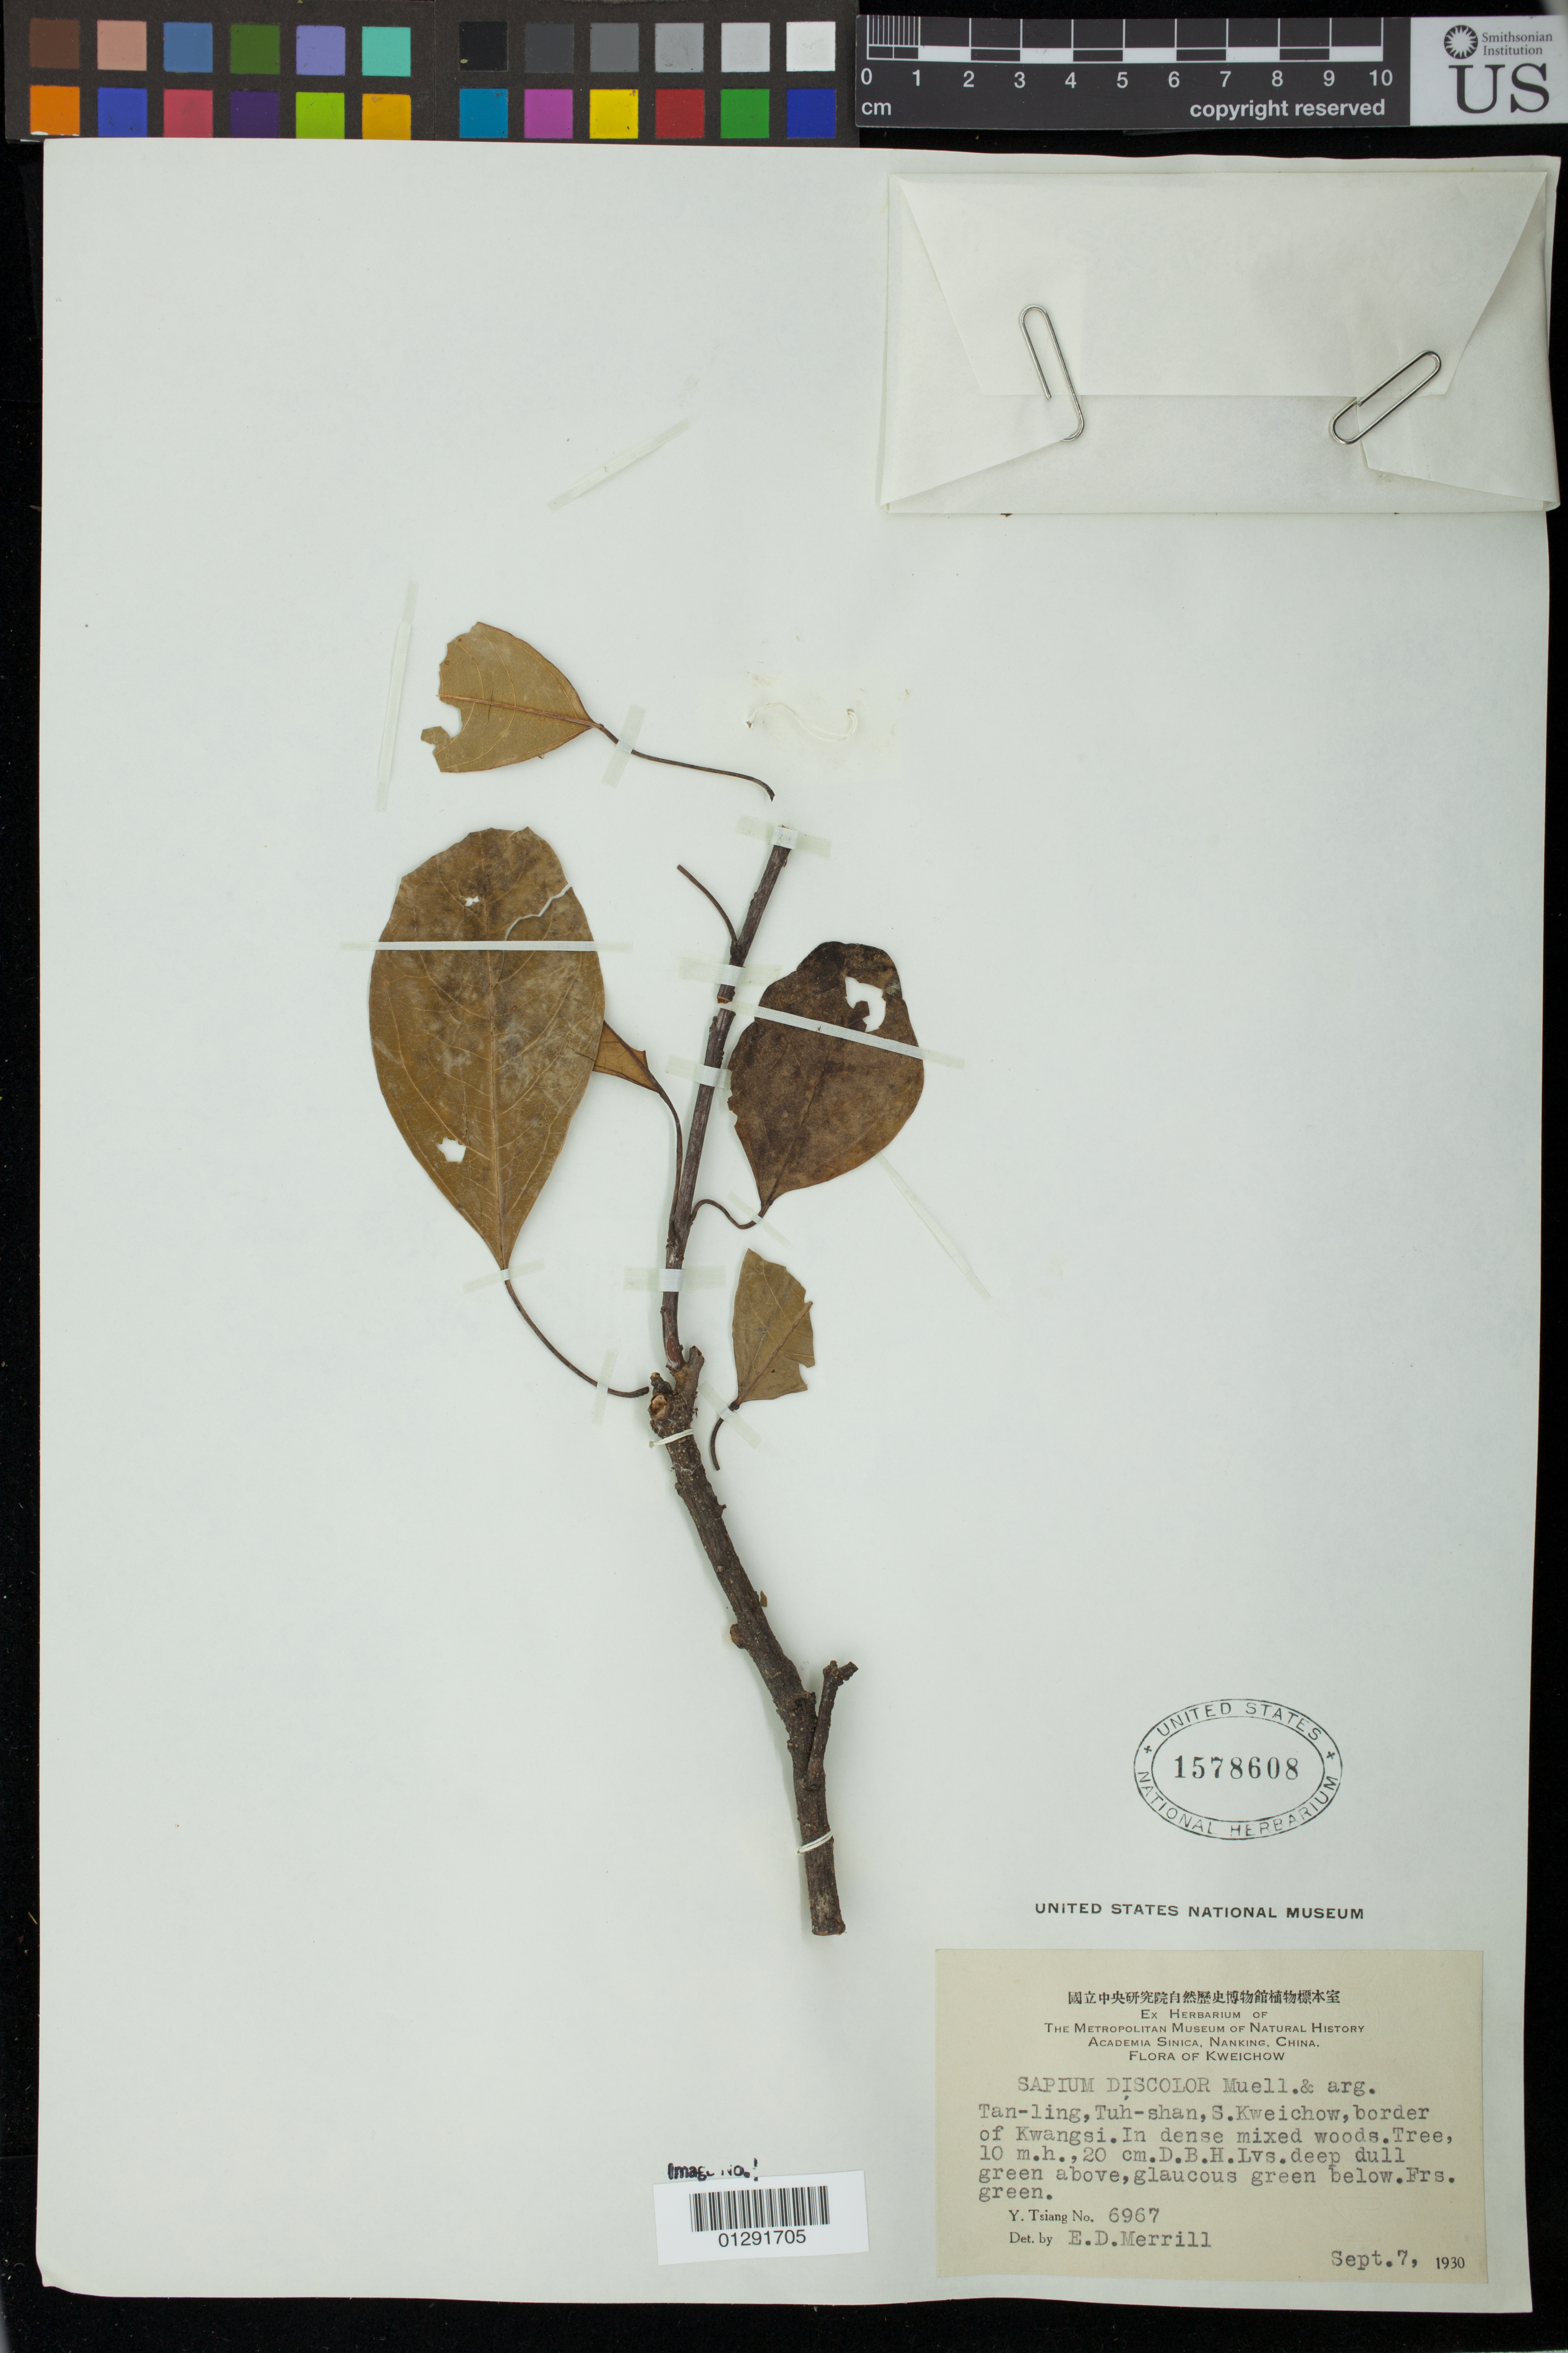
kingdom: Plantae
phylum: Tracheophyta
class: Magnoliopsida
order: Malpighiales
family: Euphorbiaceae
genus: Sapium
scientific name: Sapium discolor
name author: M. Arg.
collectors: Y. Tsiang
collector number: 6967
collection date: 1930-09-07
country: China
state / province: Guizhou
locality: Tan-ling, Tuh-shan, S. Kweichow, border of Kwangsi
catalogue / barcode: US 1578608